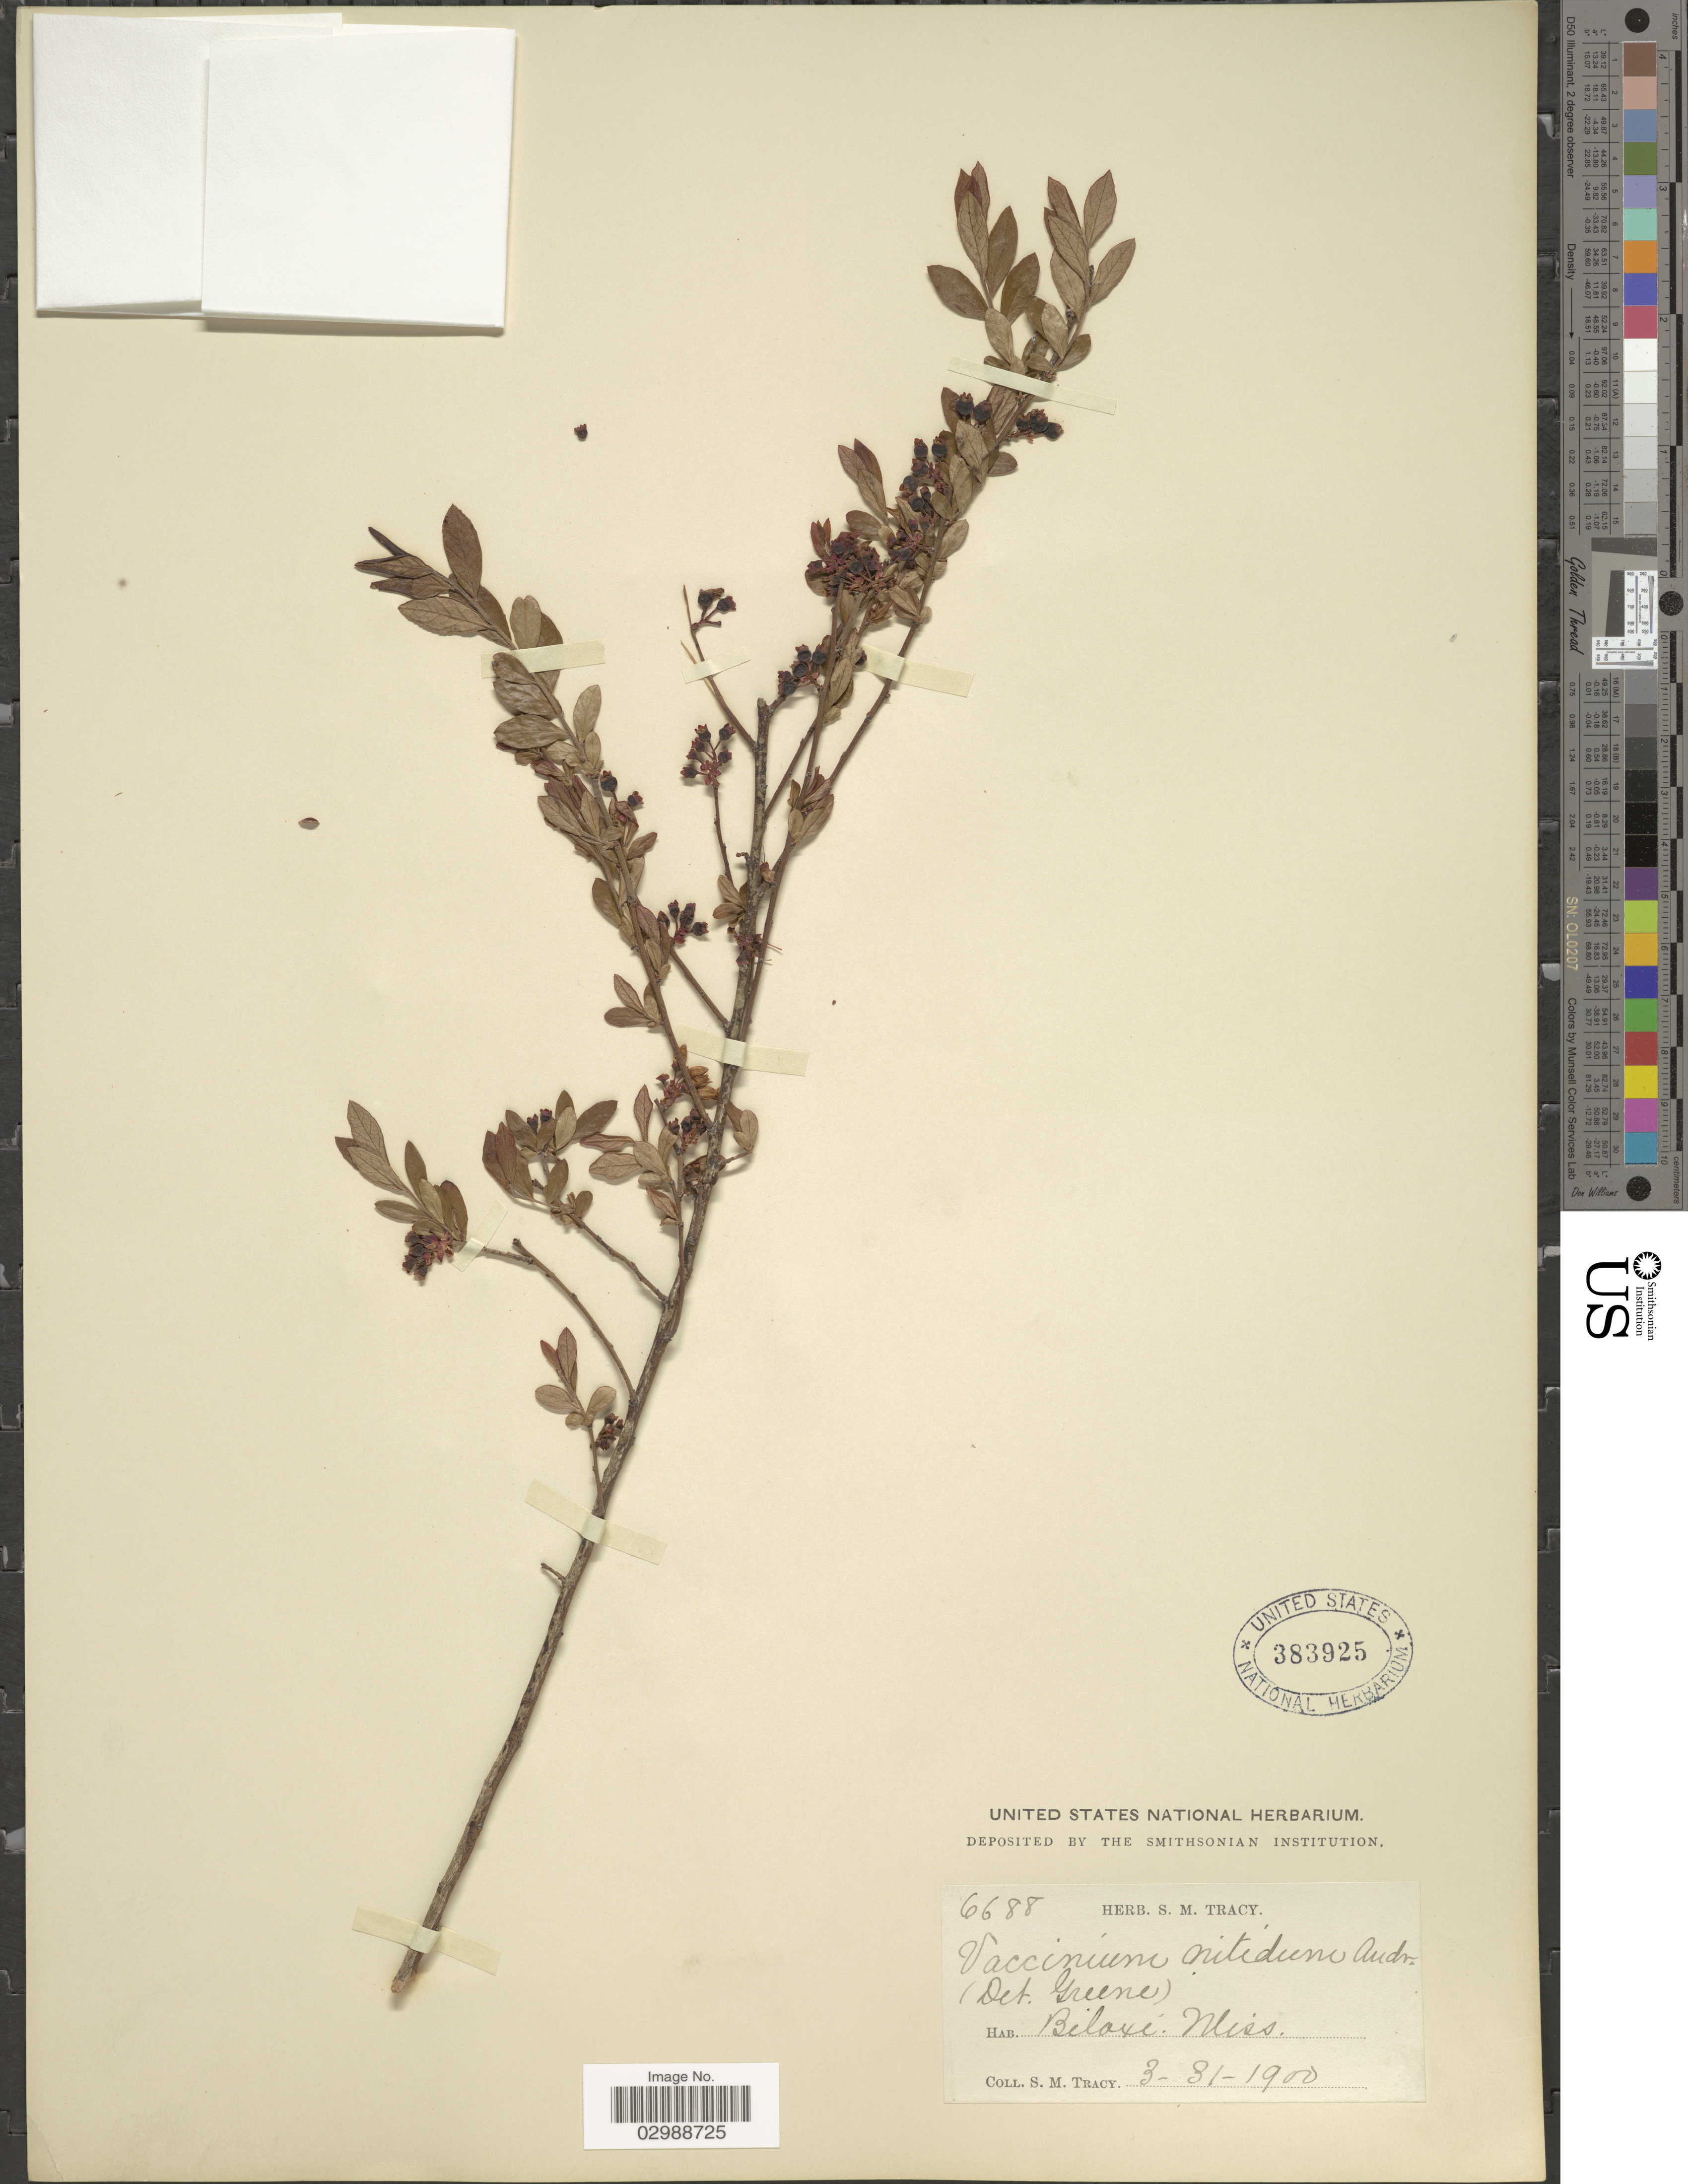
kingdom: Plantae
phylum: Tracheophyta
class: Magnoliopsida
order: Ericales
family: Ericaceae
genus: Vaccinium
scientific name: Vaccinium myrsinites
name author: Lam.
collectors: S. M. Tracy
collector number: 6688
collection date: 1900-03-31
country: United States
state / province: Mississippi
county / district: Harrison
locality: Biloxi.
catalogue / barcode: US 383925